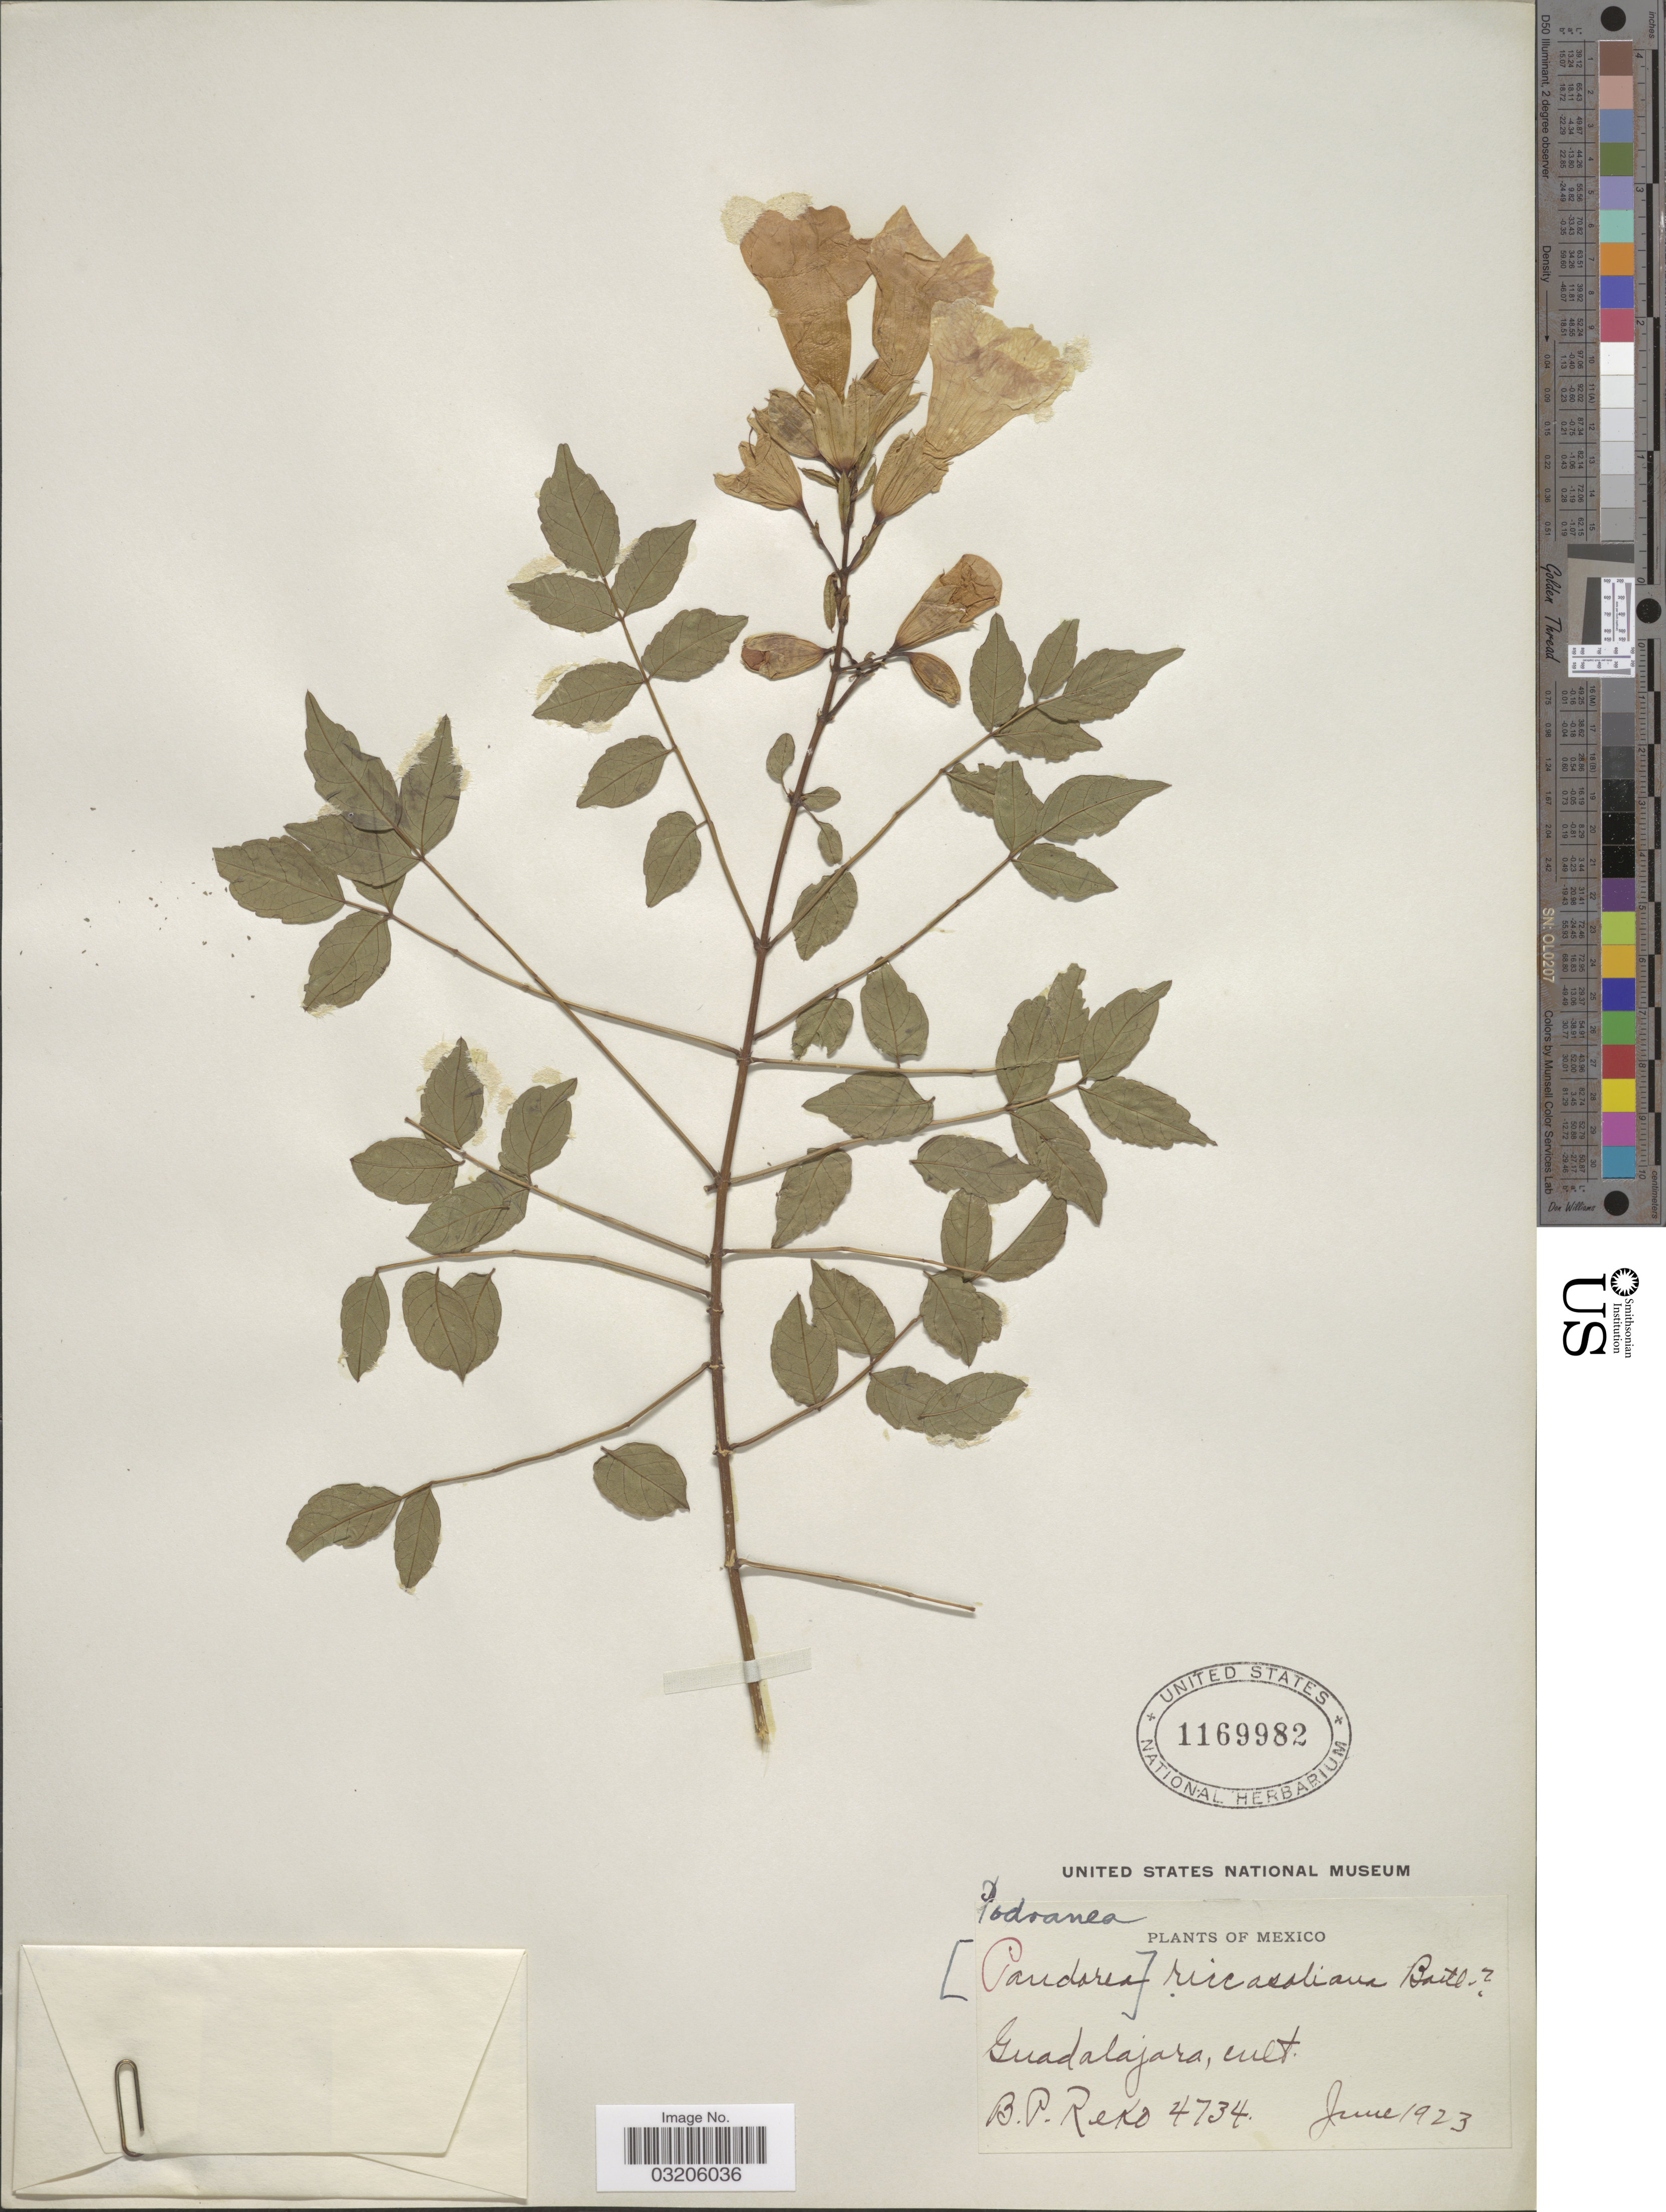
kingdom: Plantae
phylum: Tracheophyta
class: Magnoliopsida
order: Lamiales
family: Bignoniaceae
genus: Podranea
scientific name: Podranea ricasoliana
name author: (Tanfani) Sprague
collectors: B. P. Reko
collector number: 4734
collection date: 1923-06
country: Mexico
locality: Guadalajara.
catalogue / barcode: US 1169982